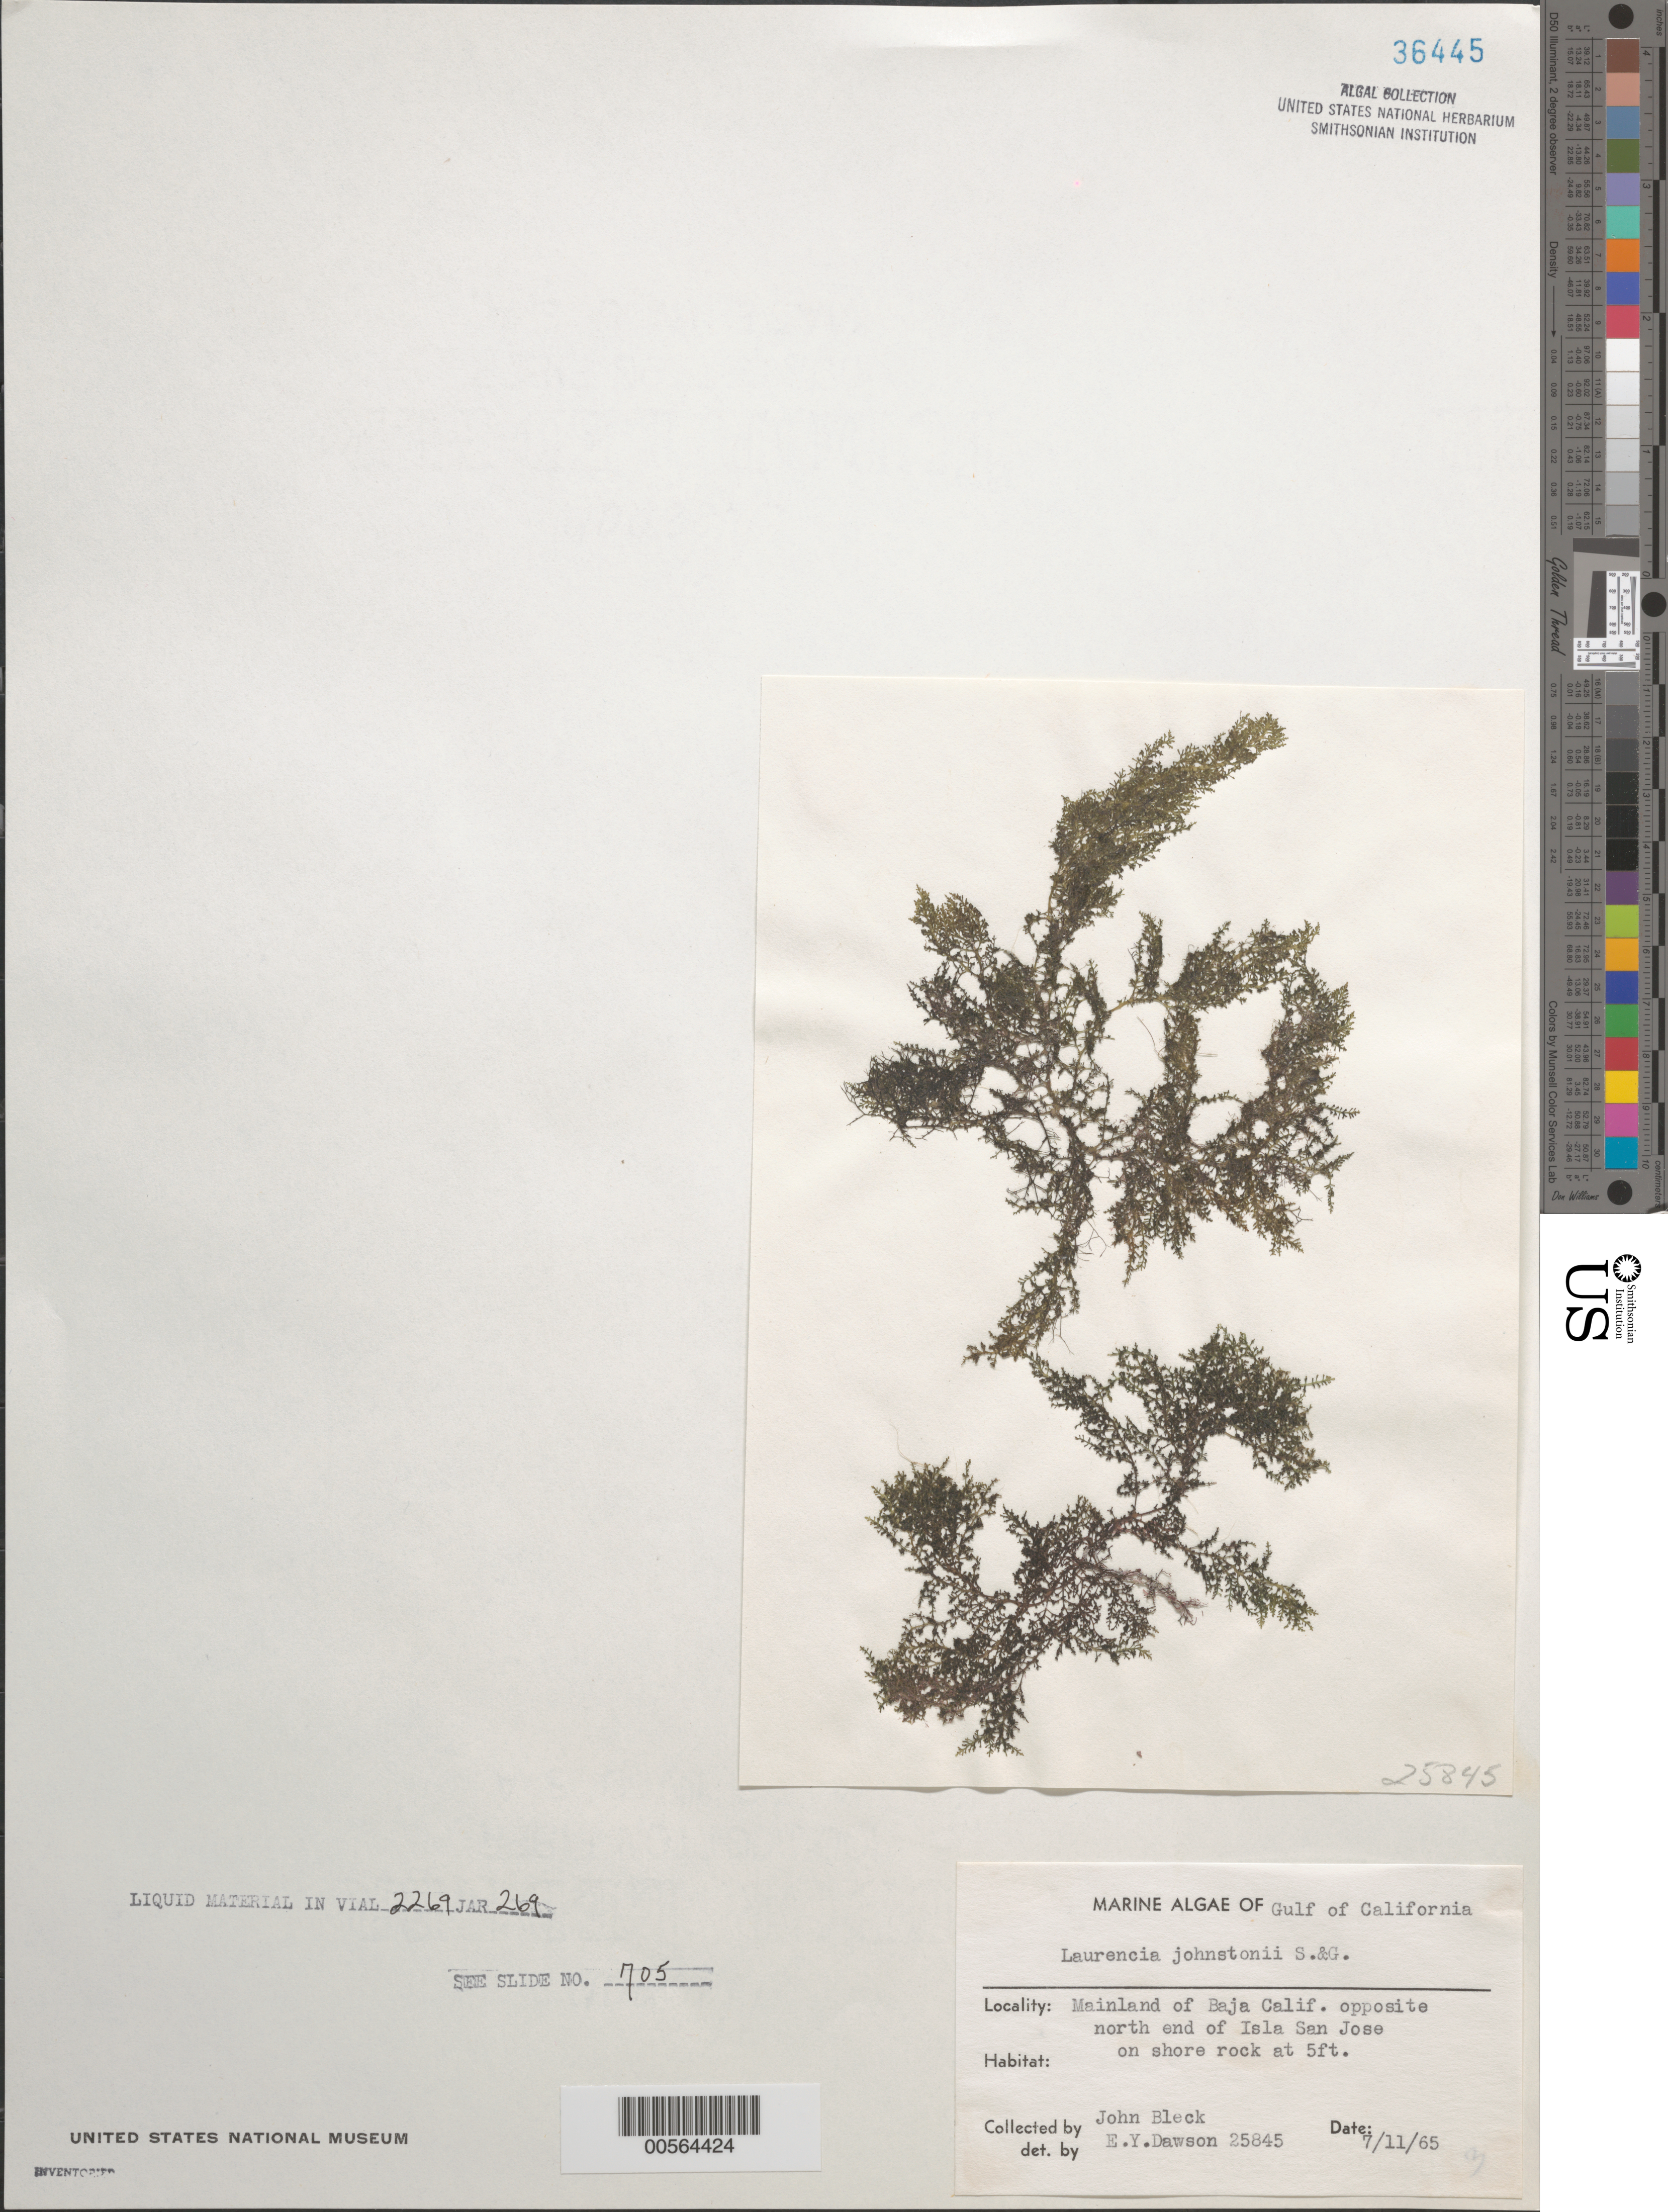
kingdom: Plantae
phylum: Rhodophyta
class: Florideophyceae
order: Ceramiales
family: Rhodomelaceae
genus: Laurencia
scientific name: Laurencia johnstonii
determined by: Dawson, E. Y.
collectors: J. Bleck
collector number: EYD 25845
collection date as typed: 11 Jul 1965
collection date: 1965-07-11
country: Mexico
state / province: Baja California Sur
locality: Mainland opposite northern Isla San Jose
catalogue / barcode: US 36445